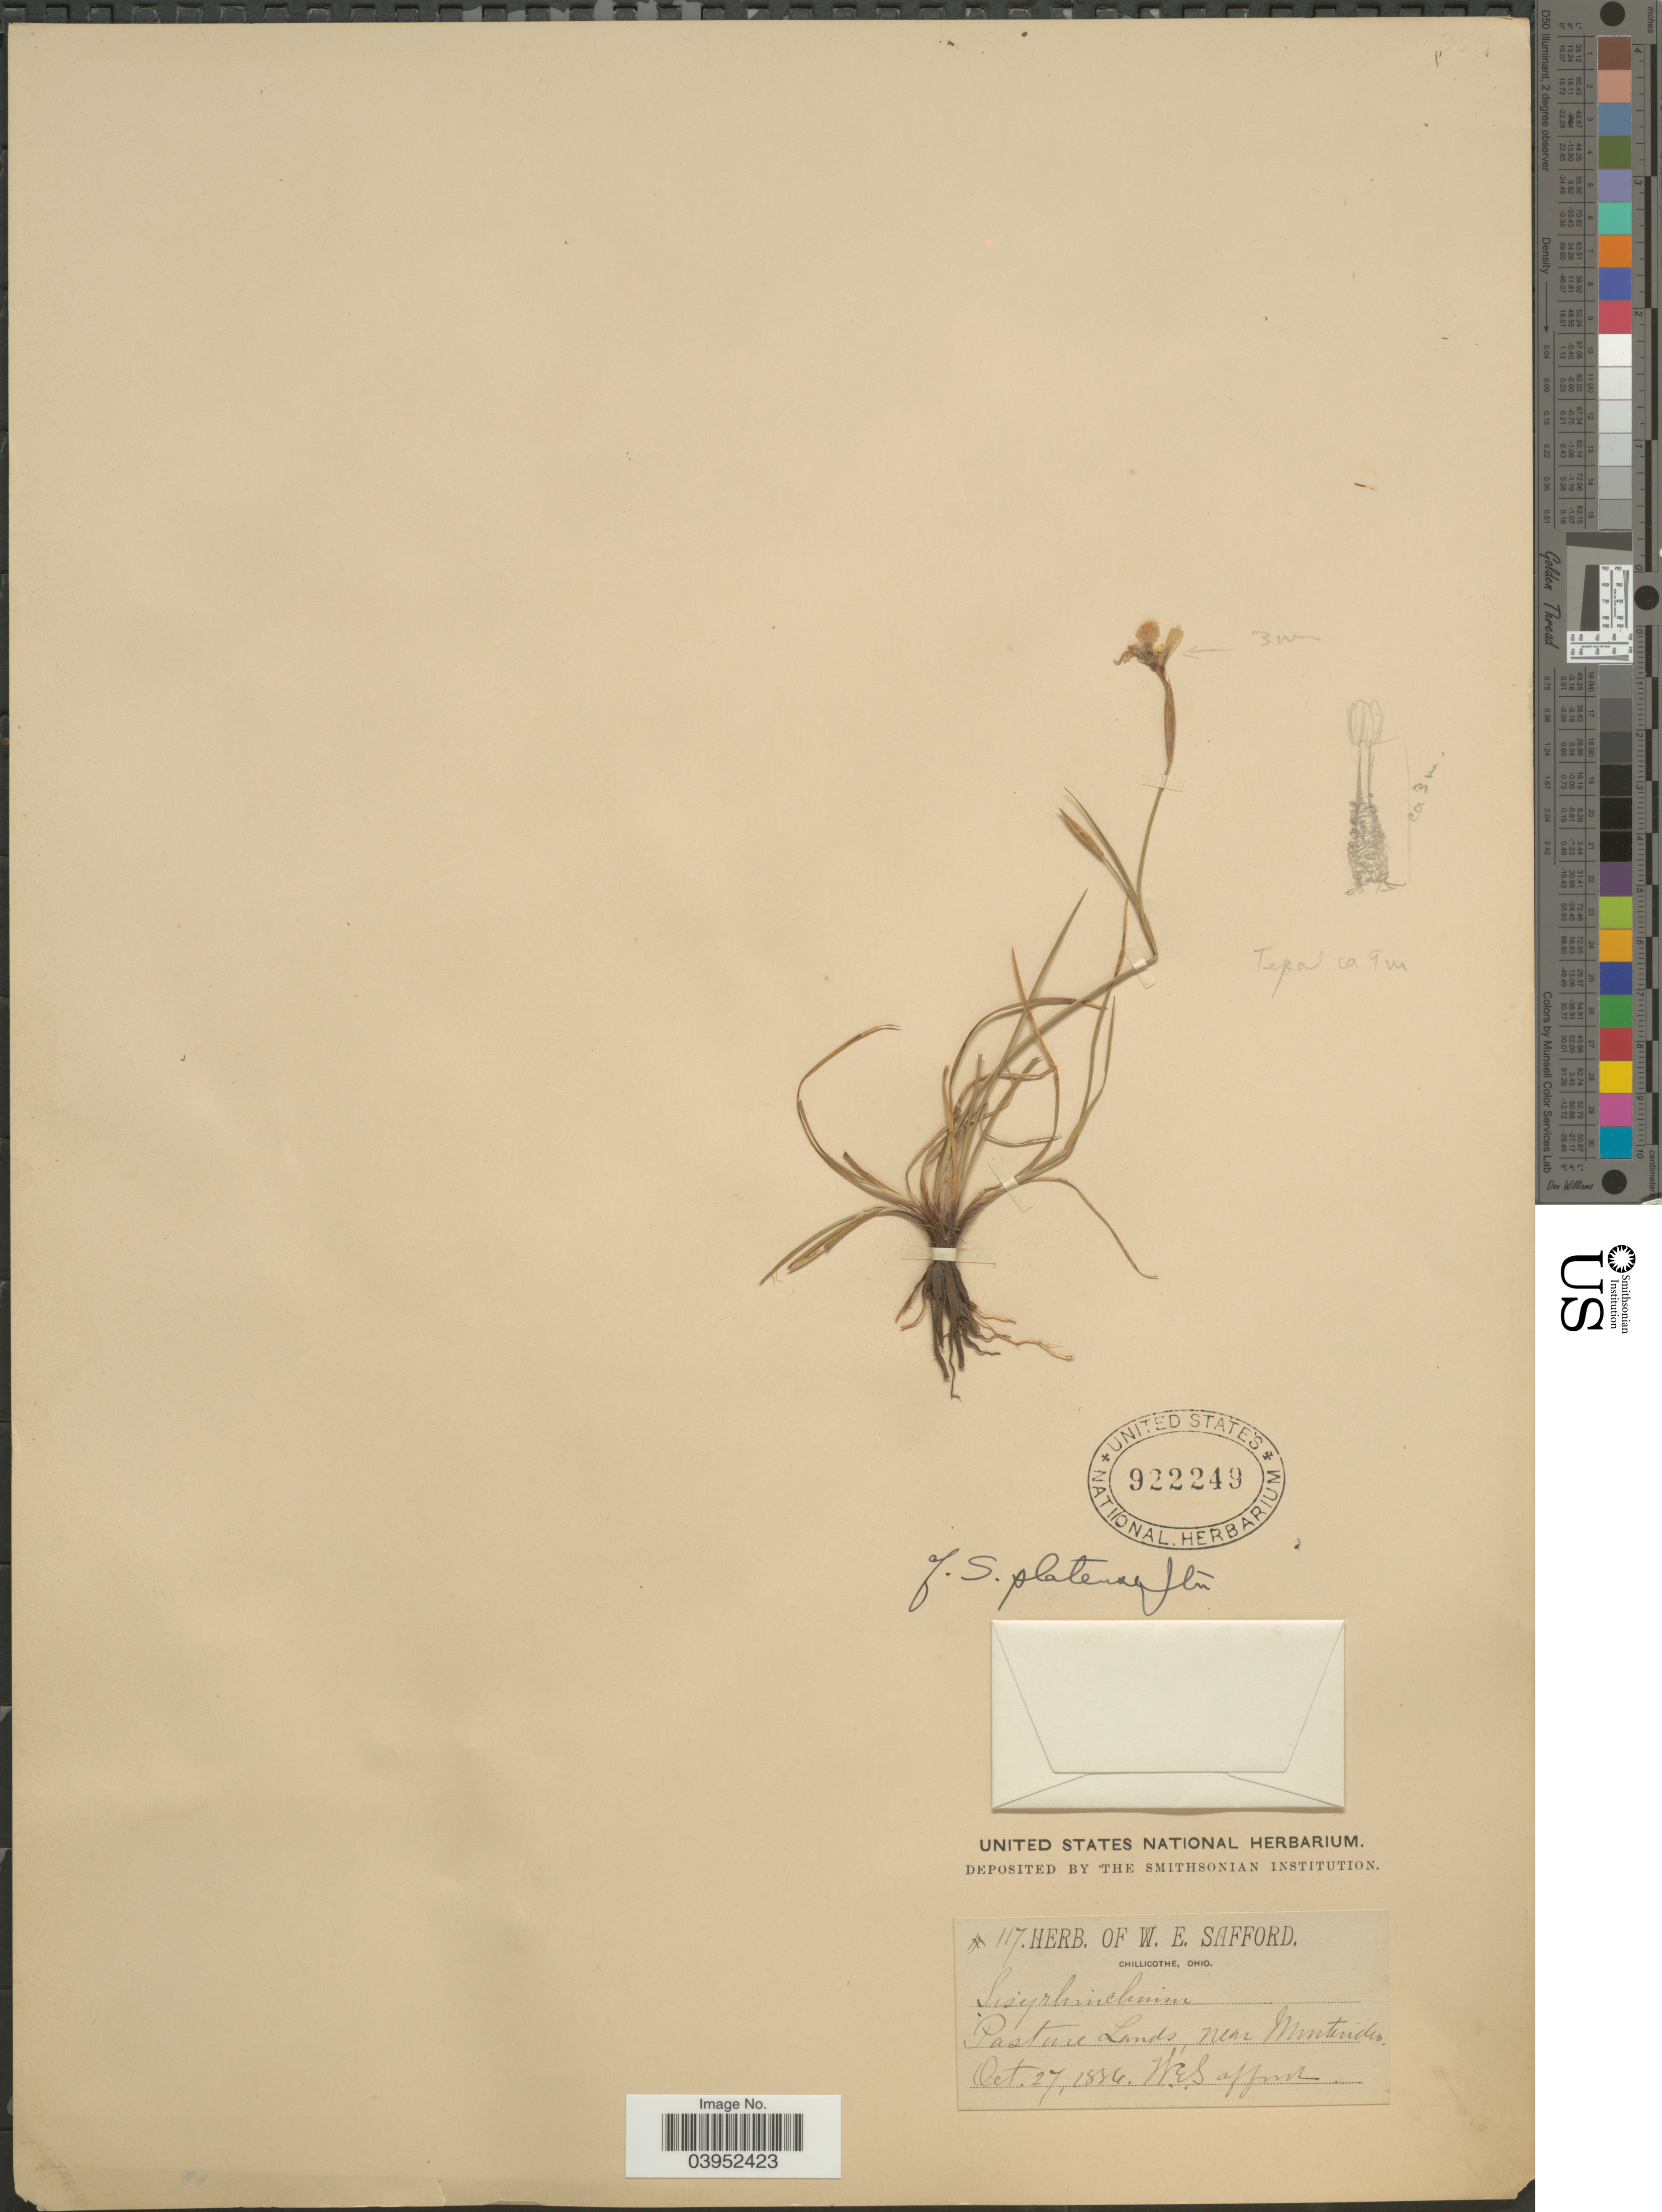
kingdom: Plantae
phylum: Tracheophyta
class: Liliopsida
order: Asparagales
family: Iridaceae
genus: Sisyrinchium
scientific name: Sisyrinchium platense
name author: I.M. Johnst.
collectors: W. E. Safford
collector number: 117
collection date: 1886-10-27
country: Uruguay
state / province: Montevideo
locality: Pasture lands near Montevideo.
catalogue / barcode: US 922249